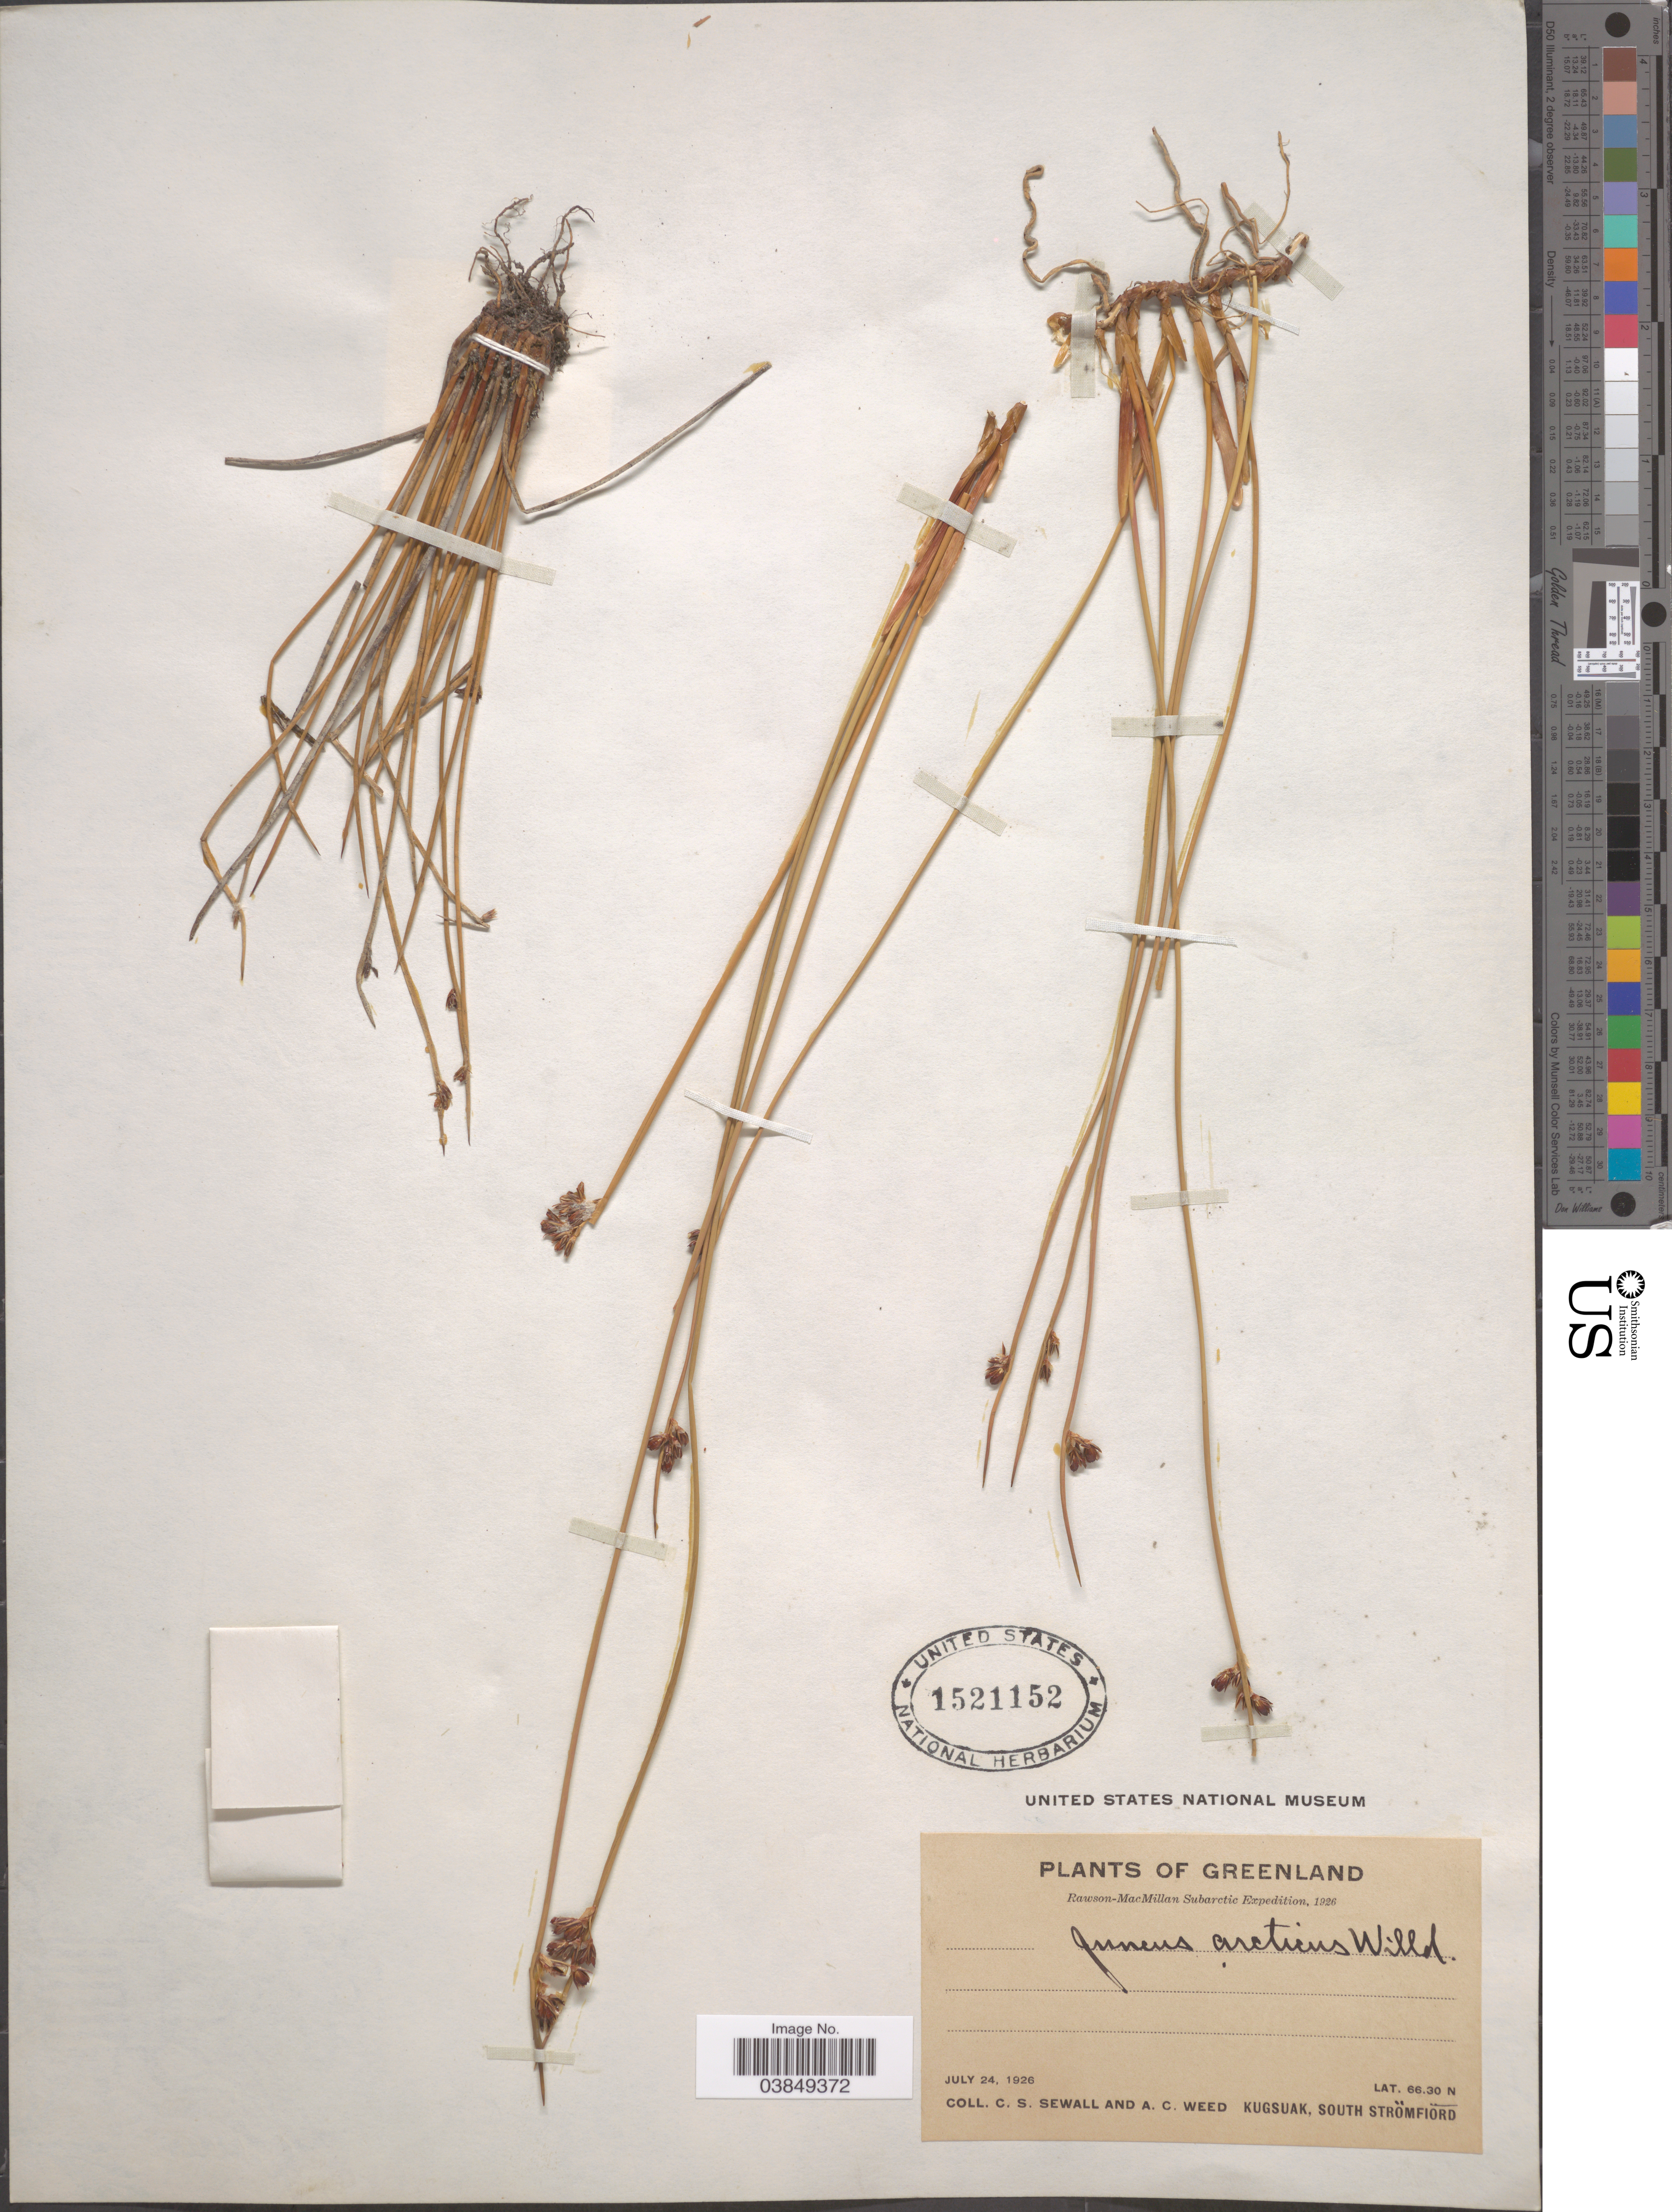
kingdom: Plantae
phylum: Tracheophyta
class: Liliopsida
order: Poales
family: Juncaceae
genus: Juncus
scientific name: Juncus arcticus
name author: Willd.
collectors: C. Sewall & A. Weed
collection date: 1926-07-24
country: Greenland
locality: Kugsuak, South Stromfiord.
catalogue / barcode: US 1521152